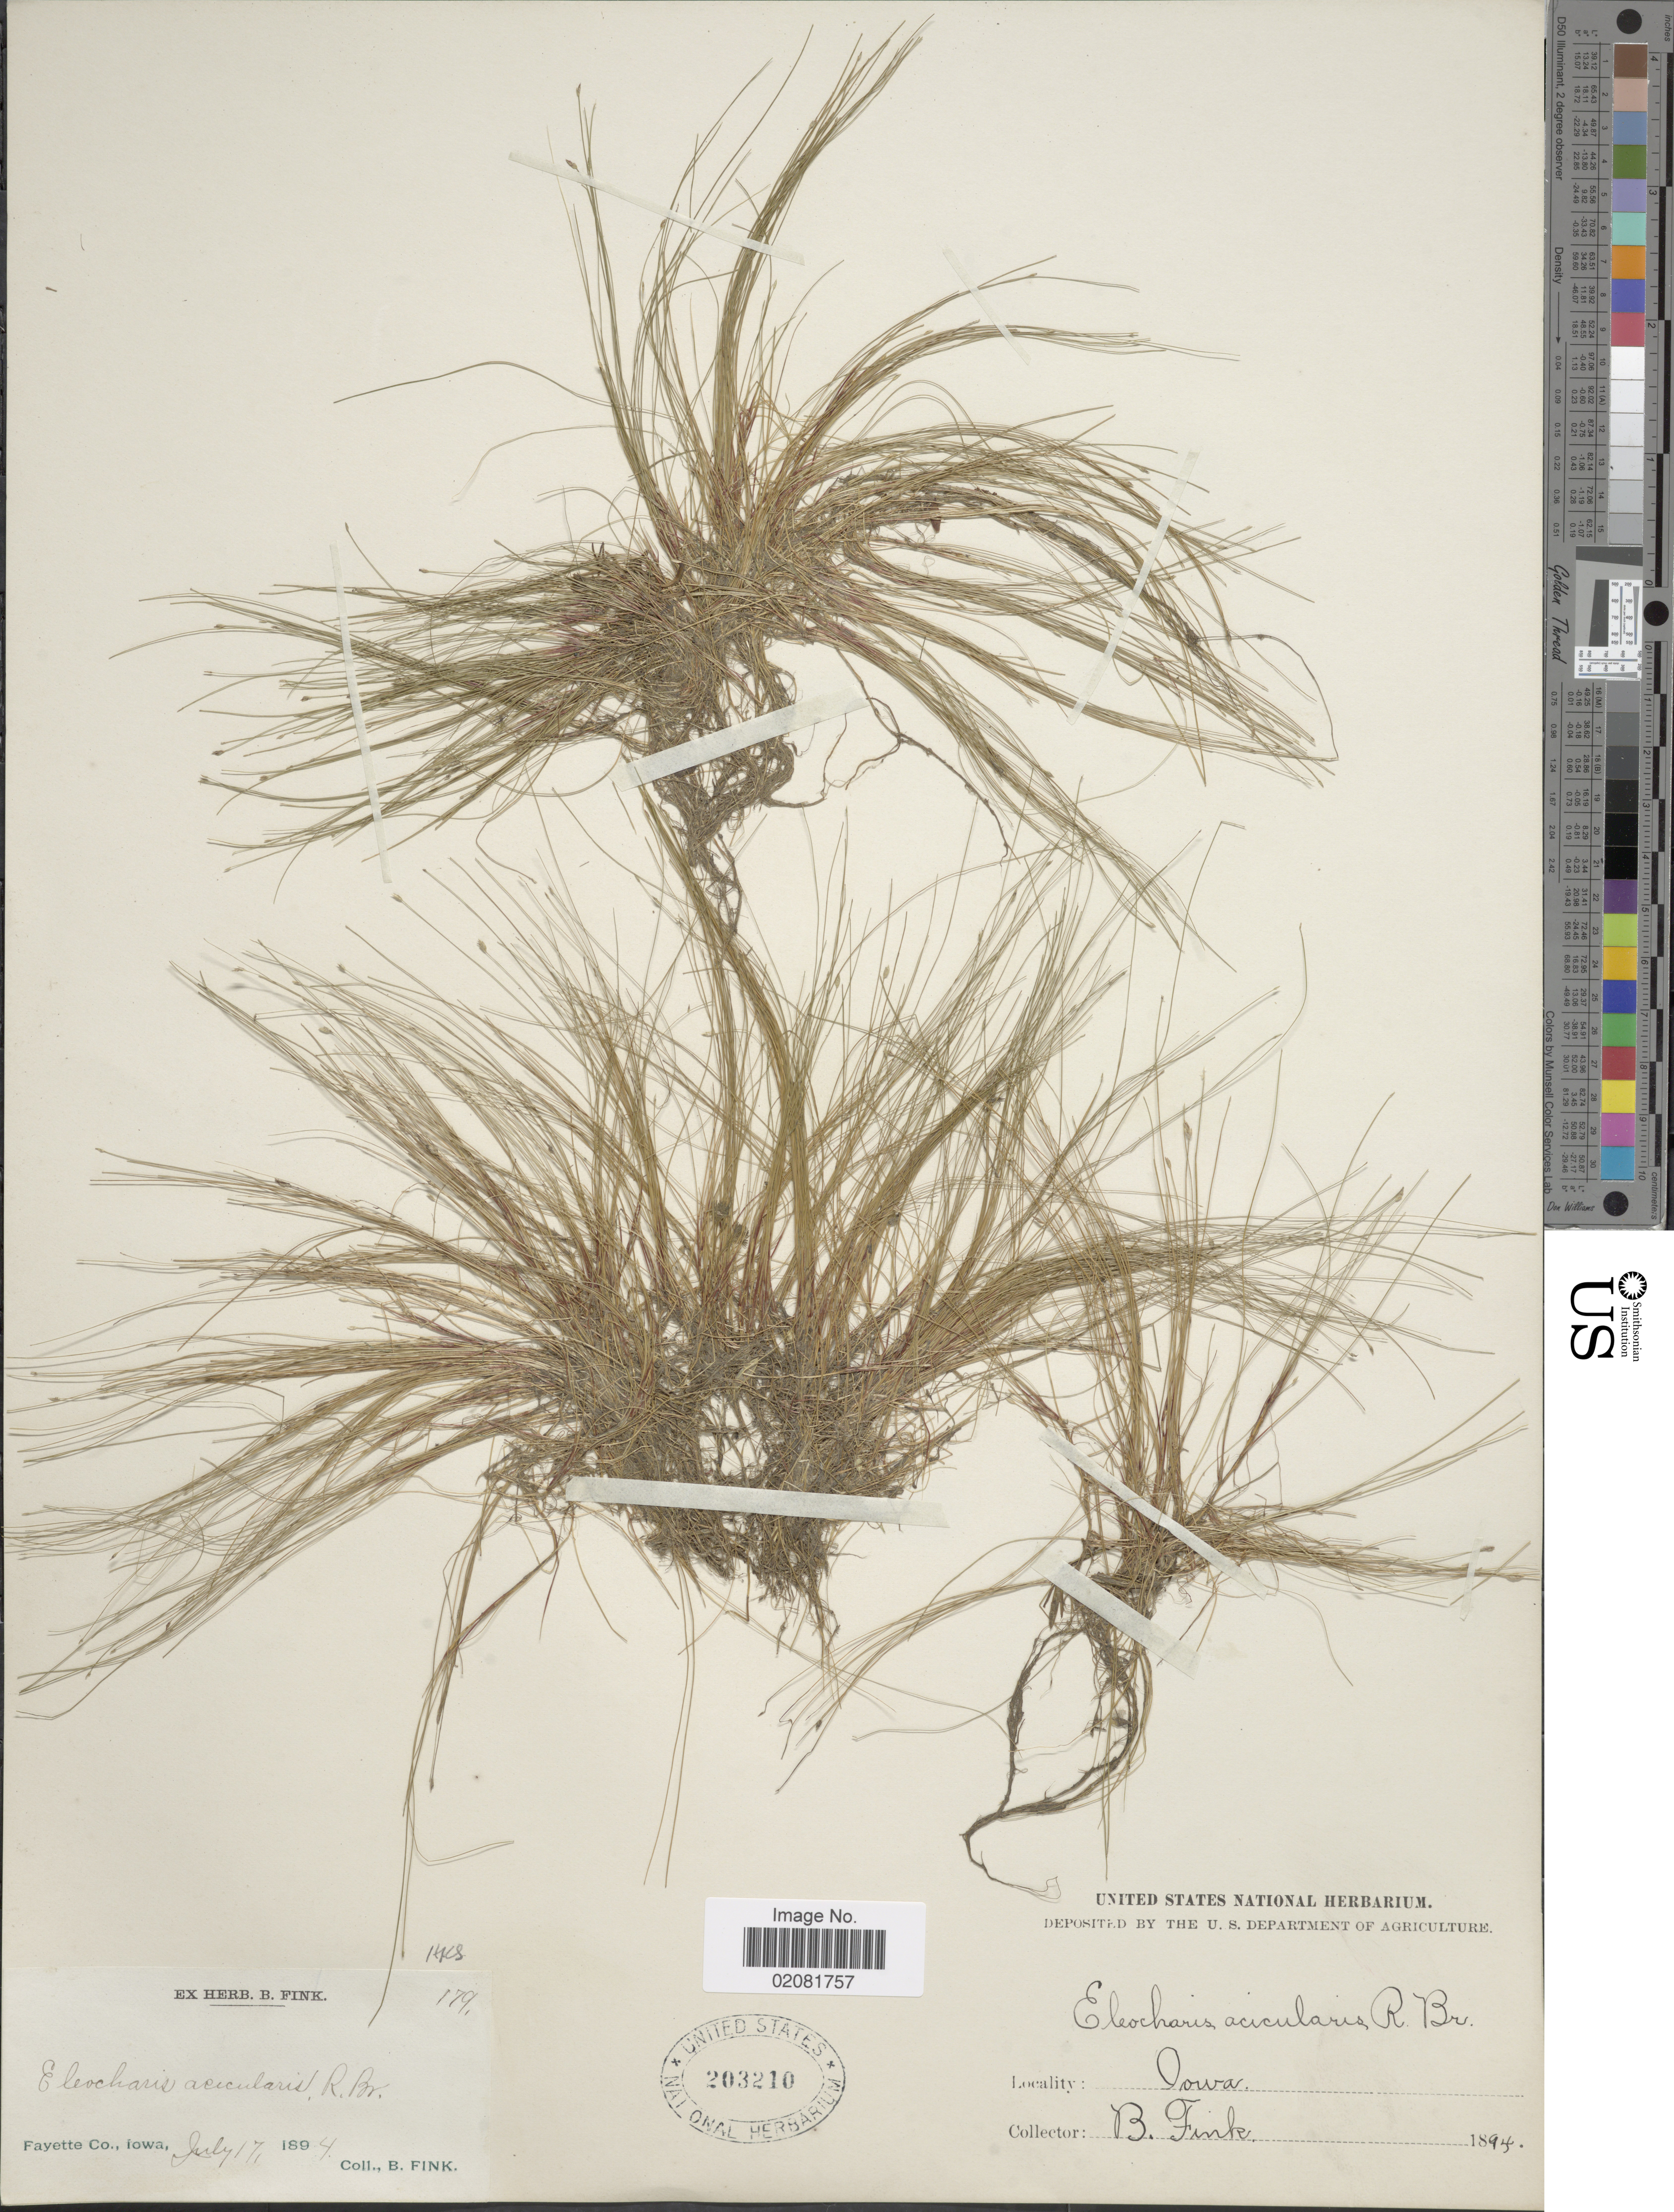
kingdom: Plantae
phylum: Tracheophyta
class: Liliopsida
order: Poales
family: Cyperaceae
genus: Eleocharis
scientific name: Eleocharis acicularis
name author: (L.) Roem. & Schult.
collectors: B. Fink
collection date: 1894-07-17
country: United States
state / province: Iowa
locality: Fayette Co.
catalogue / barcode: US 203210